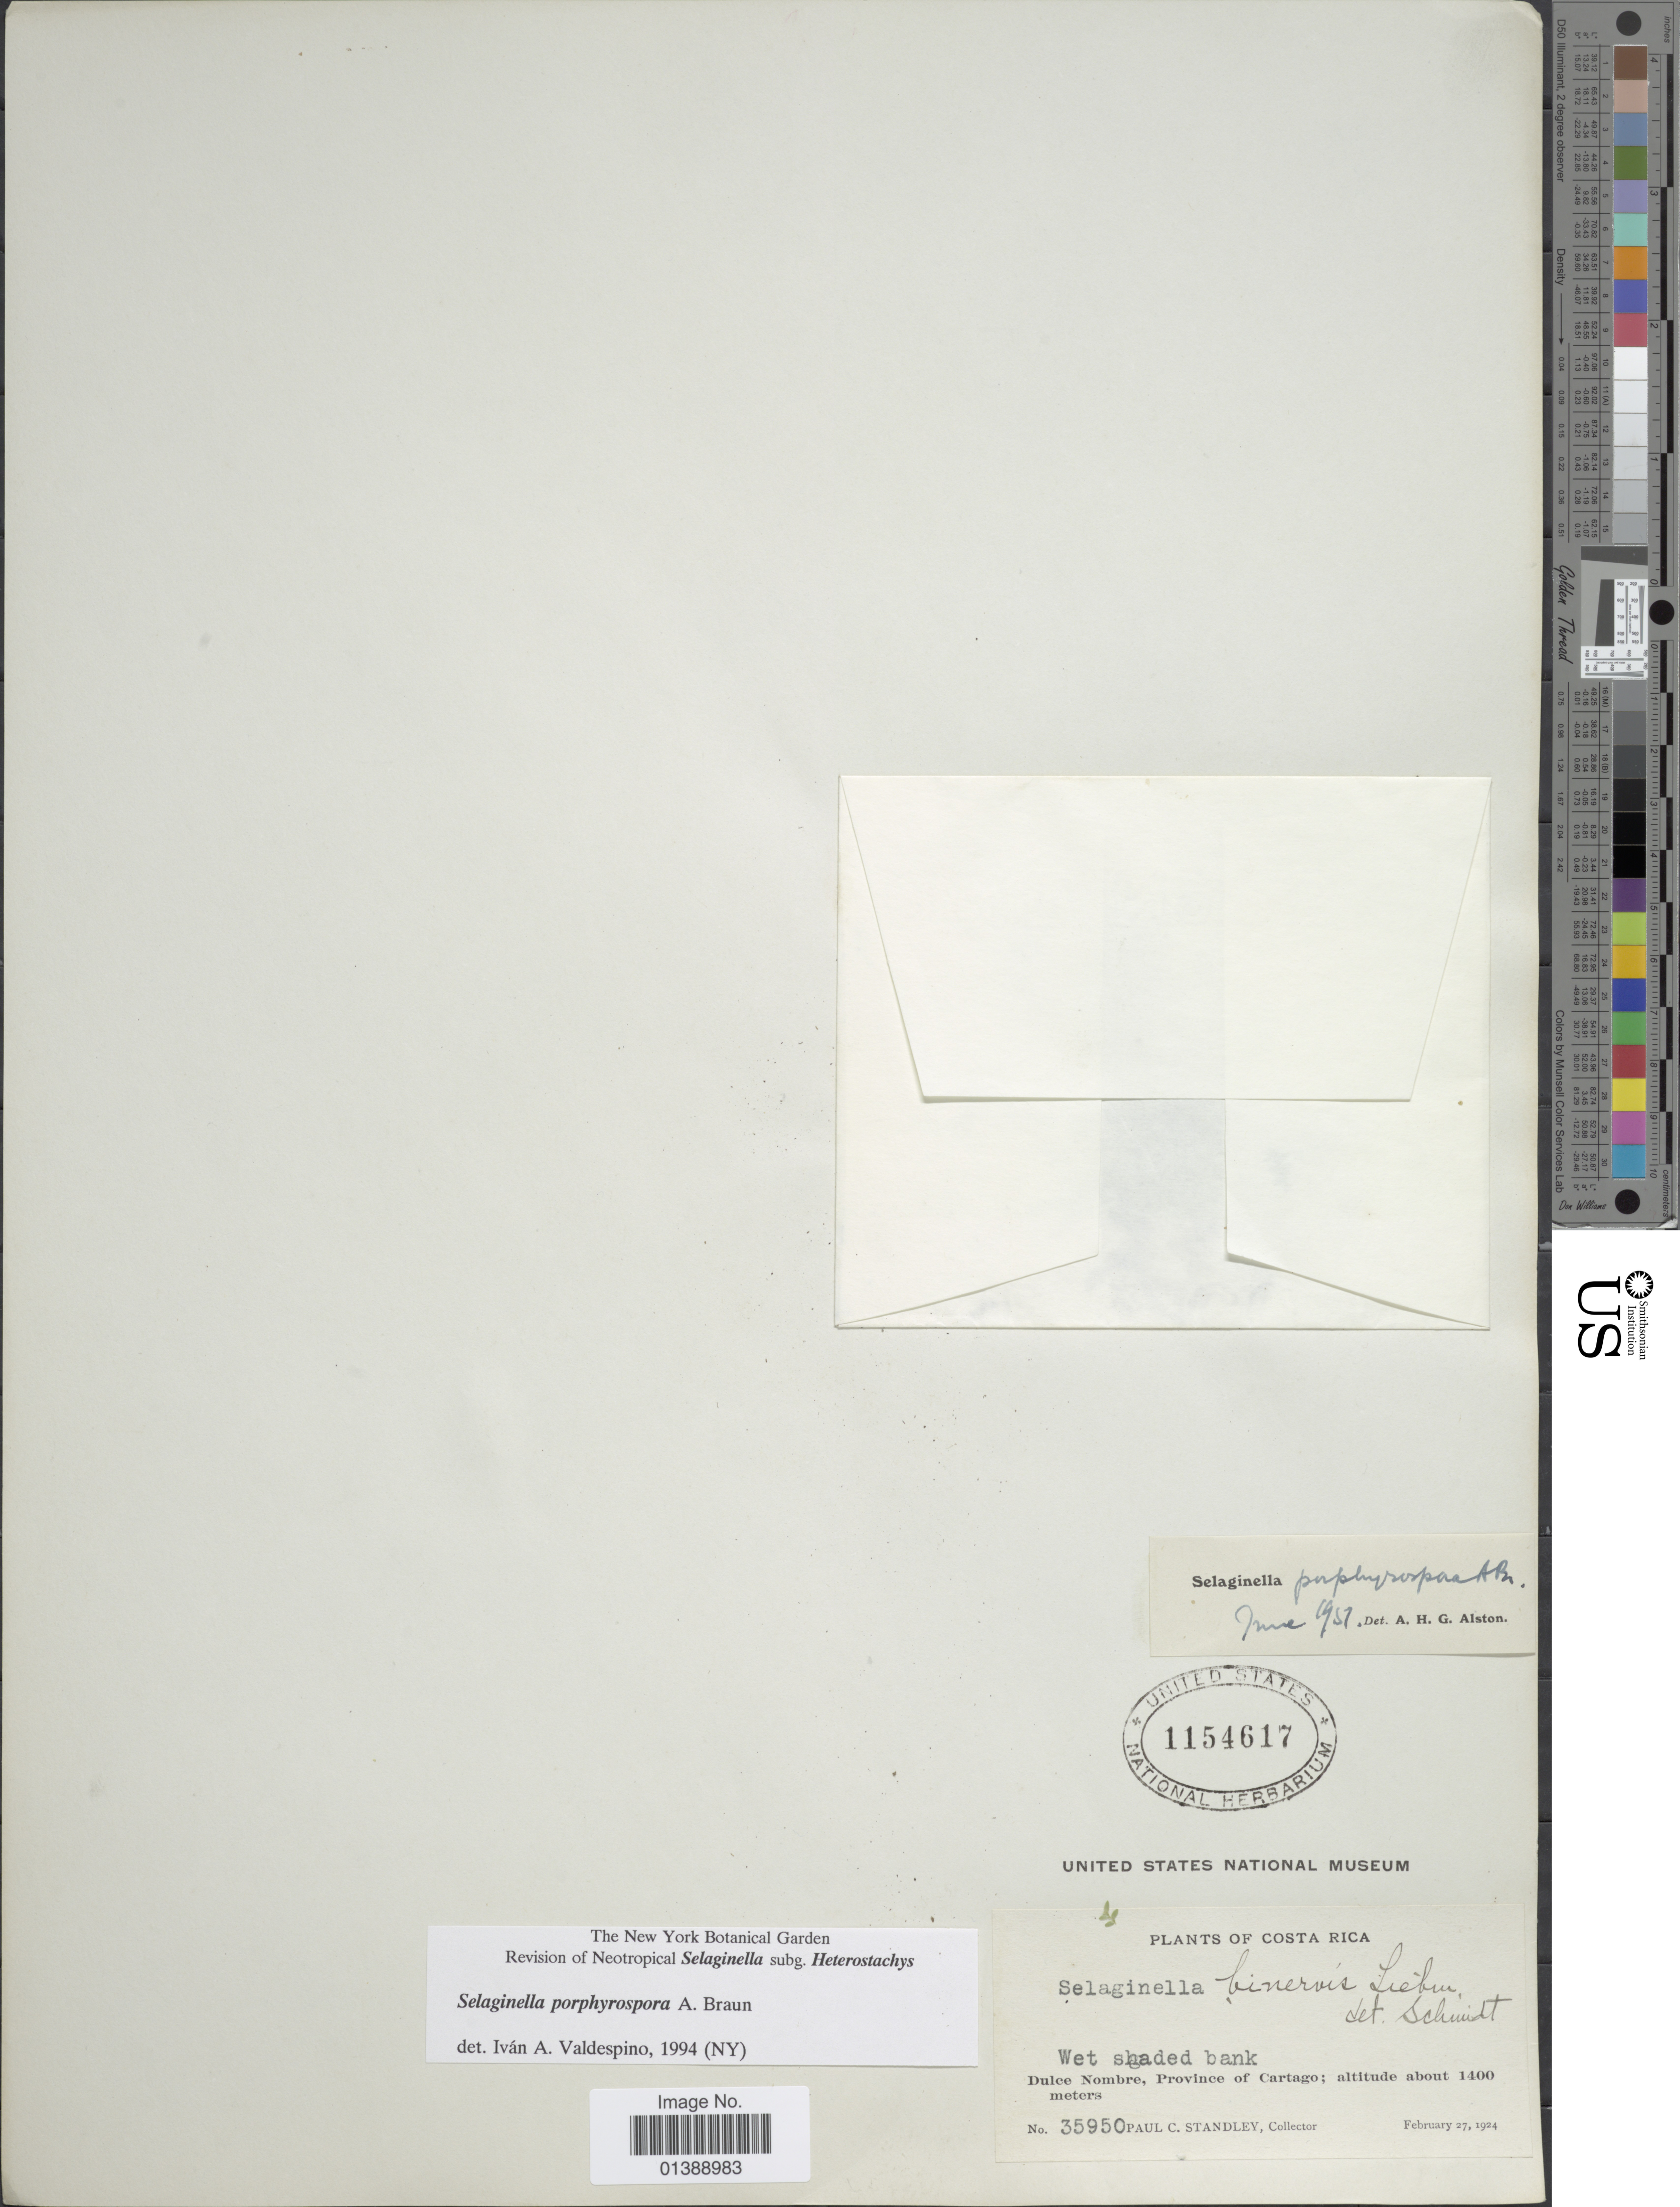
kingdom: Plantae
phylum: Tracheophyta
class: Lycopodiopsida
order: Selaginellales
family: Selaginellaceae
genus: Selaginella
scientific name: Selaginella porphyrospora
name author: A. Braun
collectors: P. C. Standley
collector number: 35950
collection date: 1924-02-27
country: Costa Rica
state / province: Cartago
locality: Dulce Nombre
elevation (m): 1400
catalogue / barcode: US 1154617